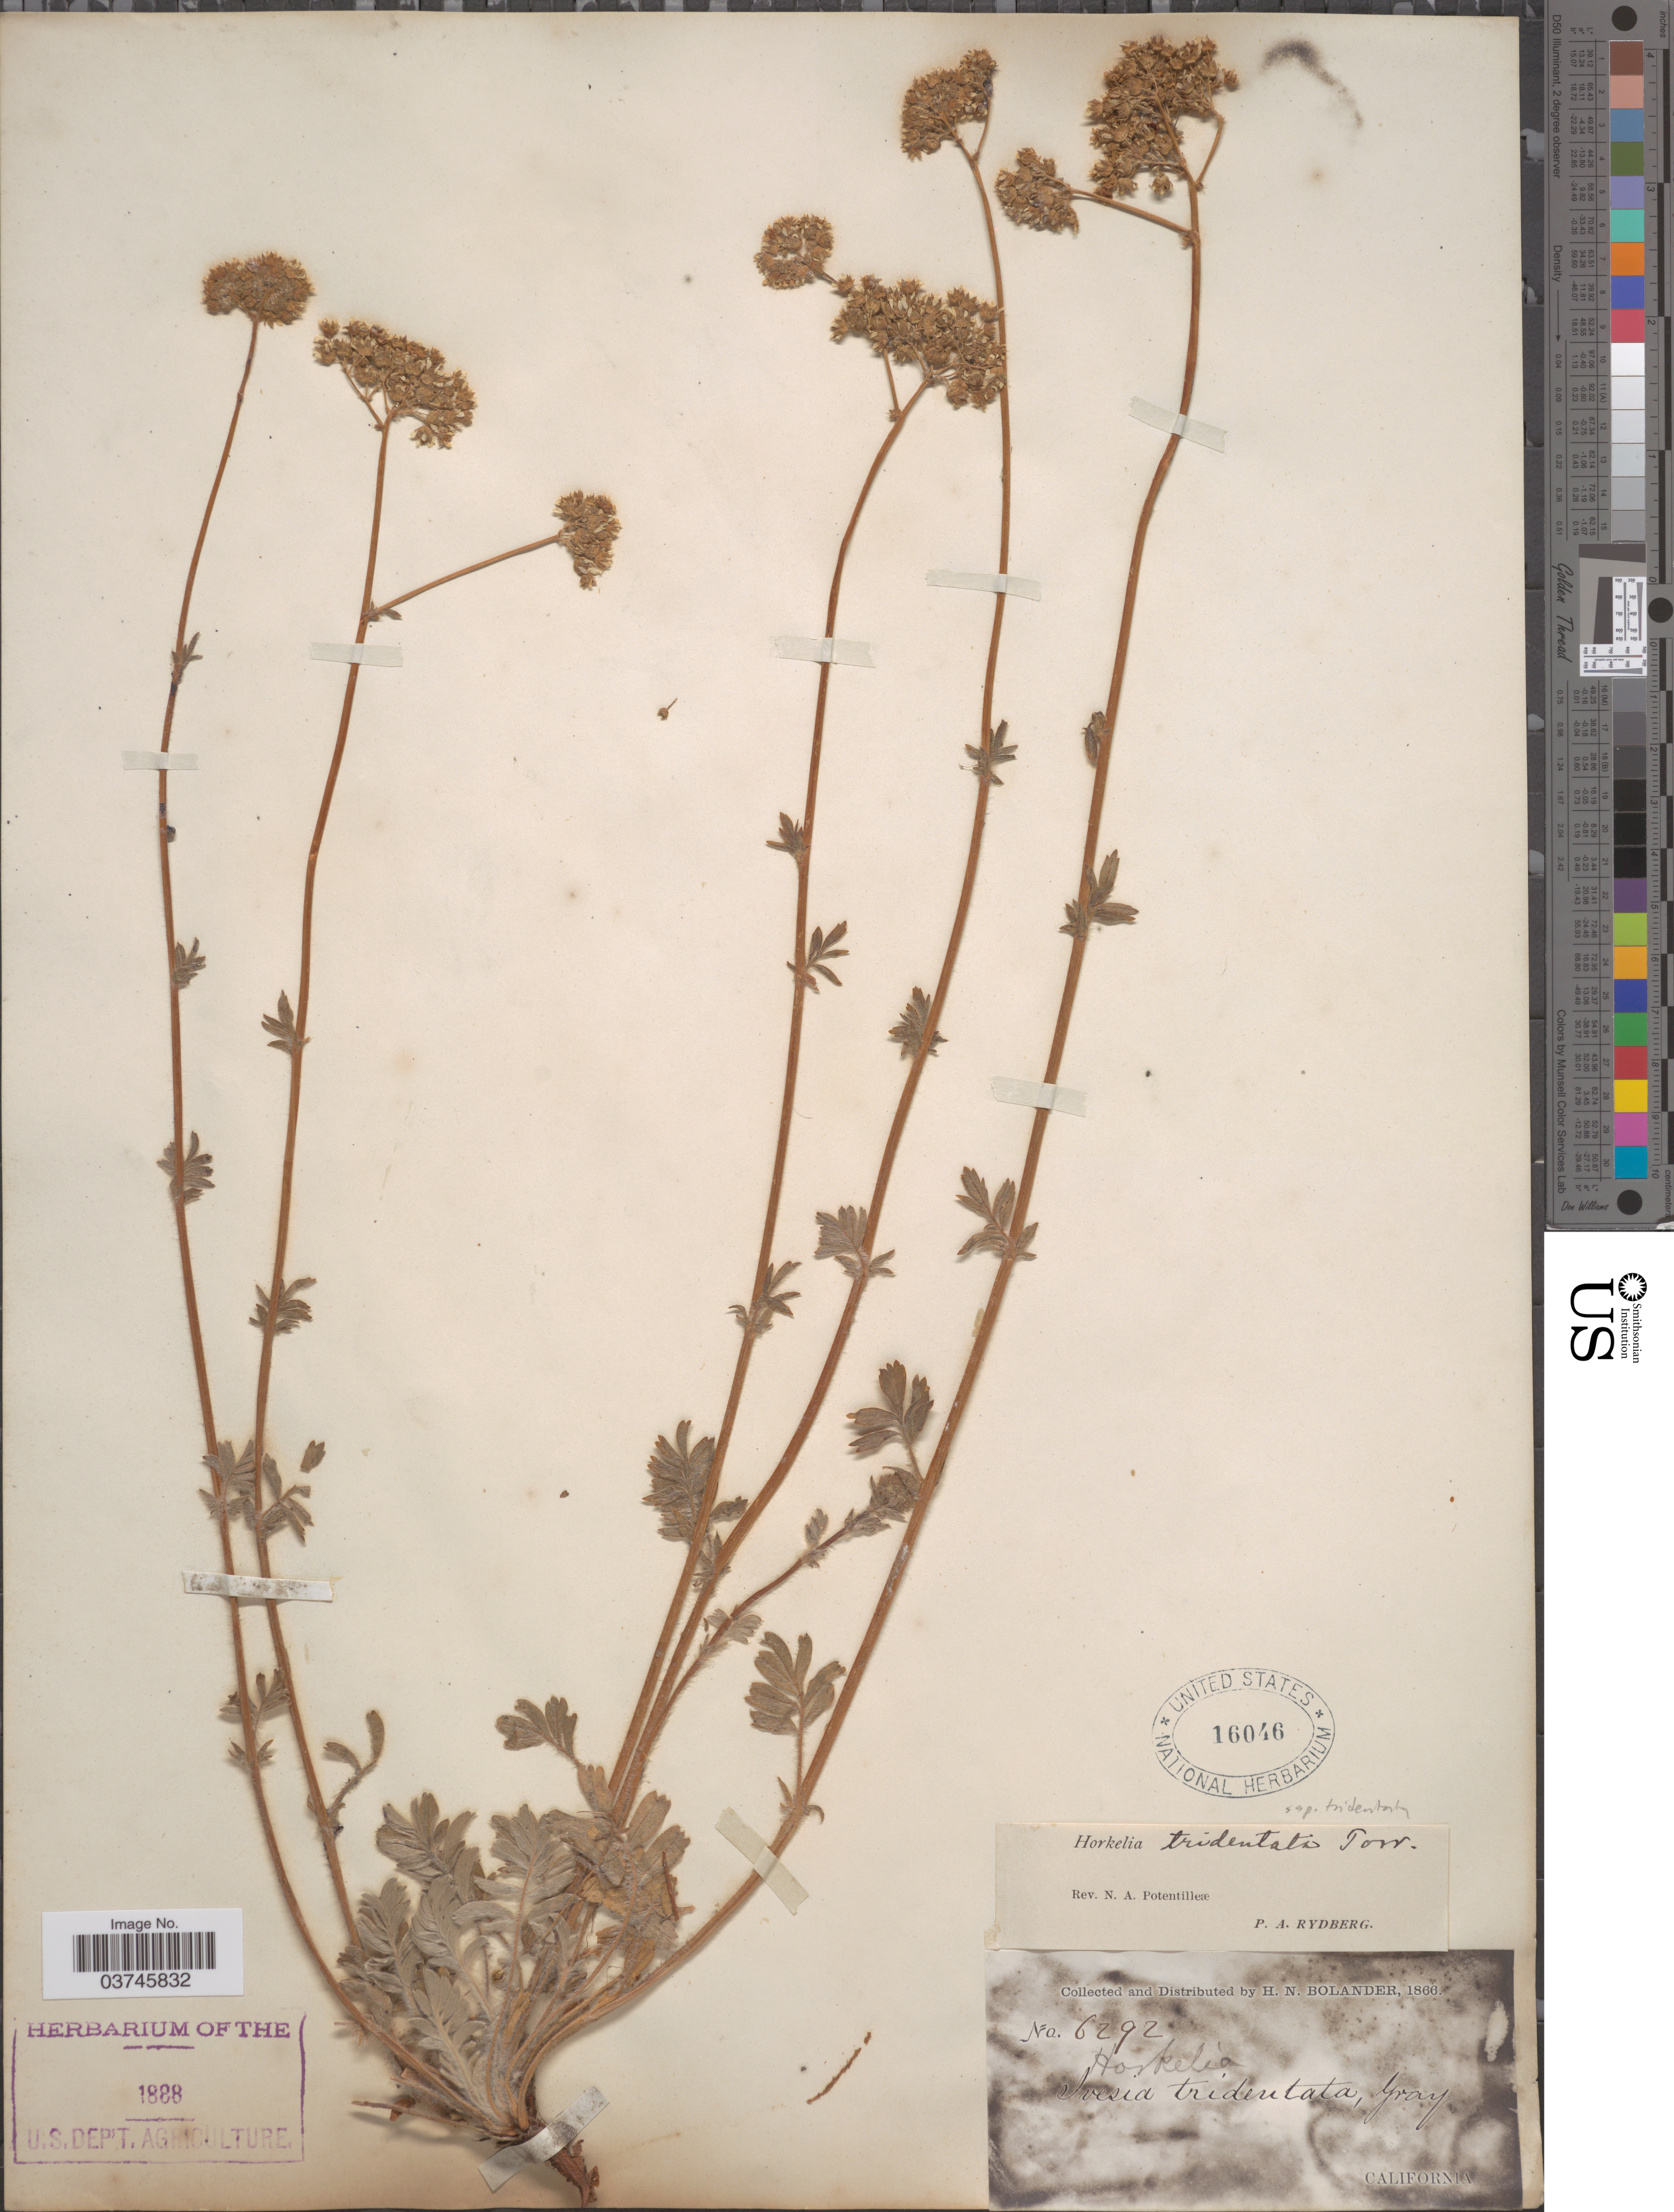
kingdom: Plantae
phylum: Tracheophyta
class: Magnoliopsida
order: Rosales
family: Rosaceae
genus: Potentilla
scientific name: Potentilla tilingii var. tilingii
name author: (Regel) Greene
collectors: H. Bolander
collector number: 6292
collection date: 1866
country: United States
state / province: California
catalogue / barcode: US 16046